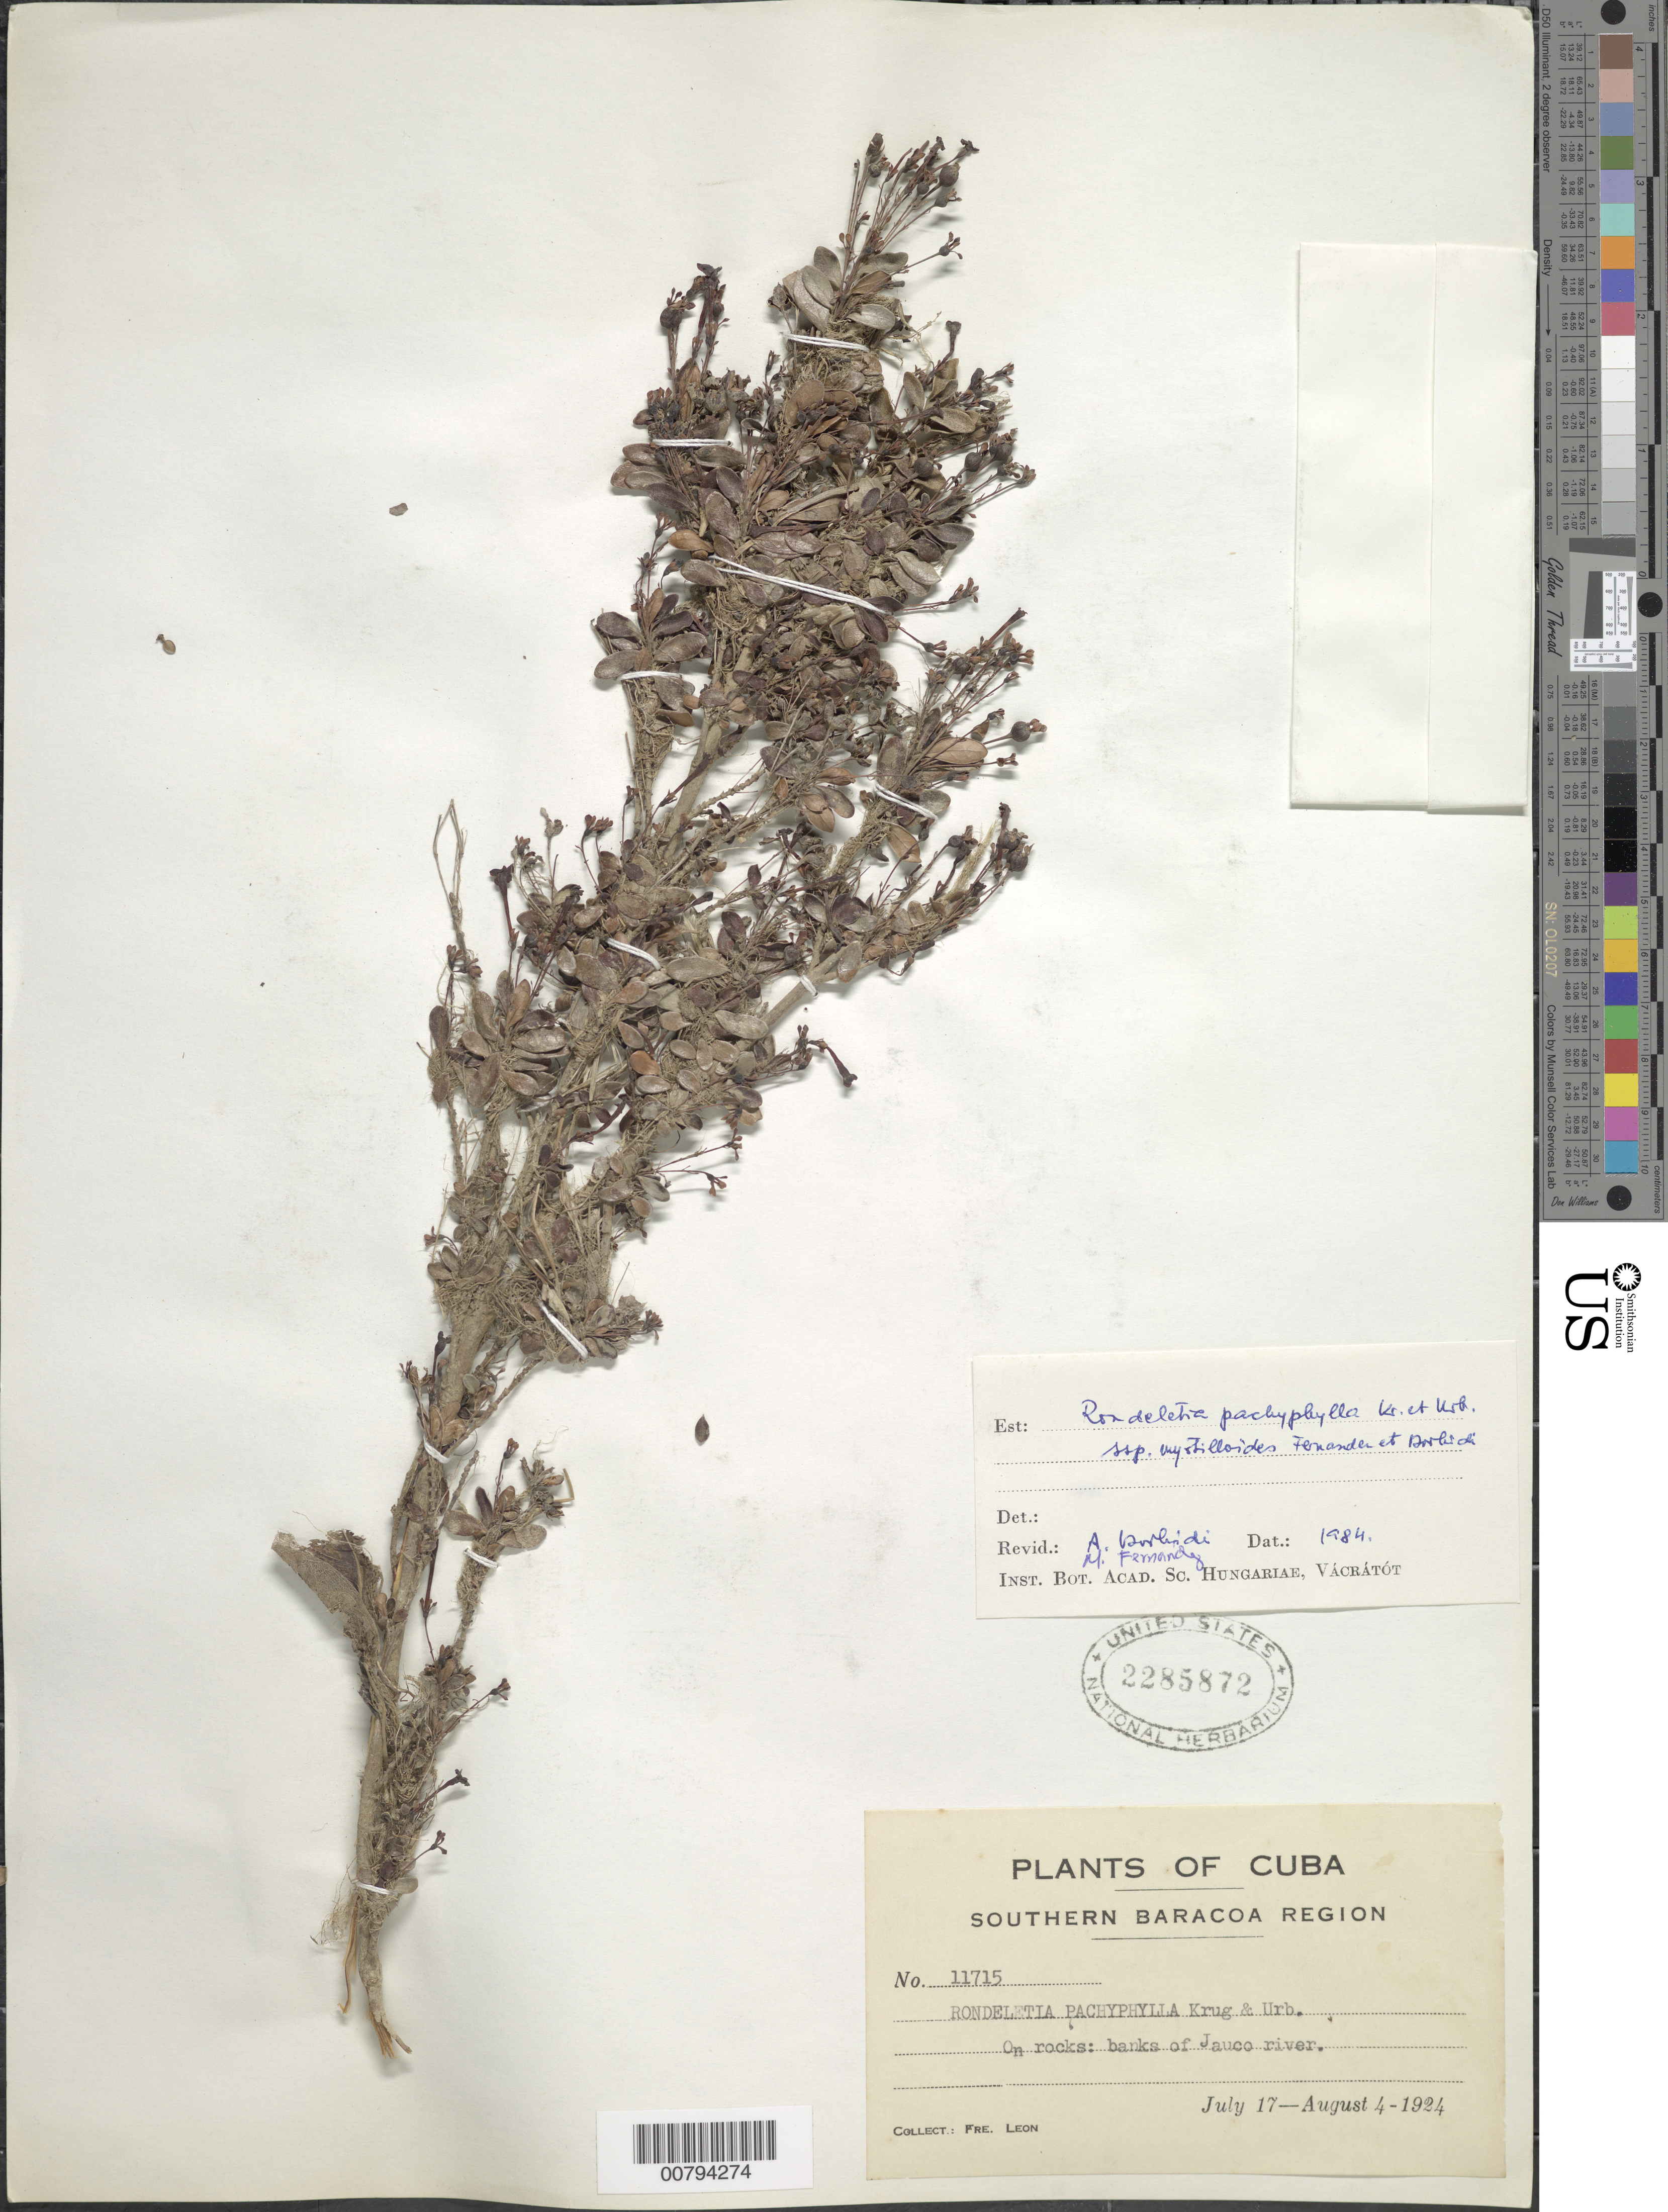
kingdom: Plantae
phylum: Tracheophyta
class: Magnoliopsida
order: Gentianales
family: Rubiaceae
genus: Rondeletia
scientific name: Rondeletia pachyphylla subsp. myrtilloides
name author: Fernández & Borhidi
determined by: Borhidi, A. L.; Fernandez, M.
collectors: Bro. León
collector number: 11715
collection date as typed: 17 Jul 1924 to 04 Aug 1924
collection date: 1924-07-17/1924-08-04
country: Cuba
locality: Southern Baracoa Region. Banks of Jauco River.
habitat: Banks of river, on rocks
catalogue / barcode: US 2285872